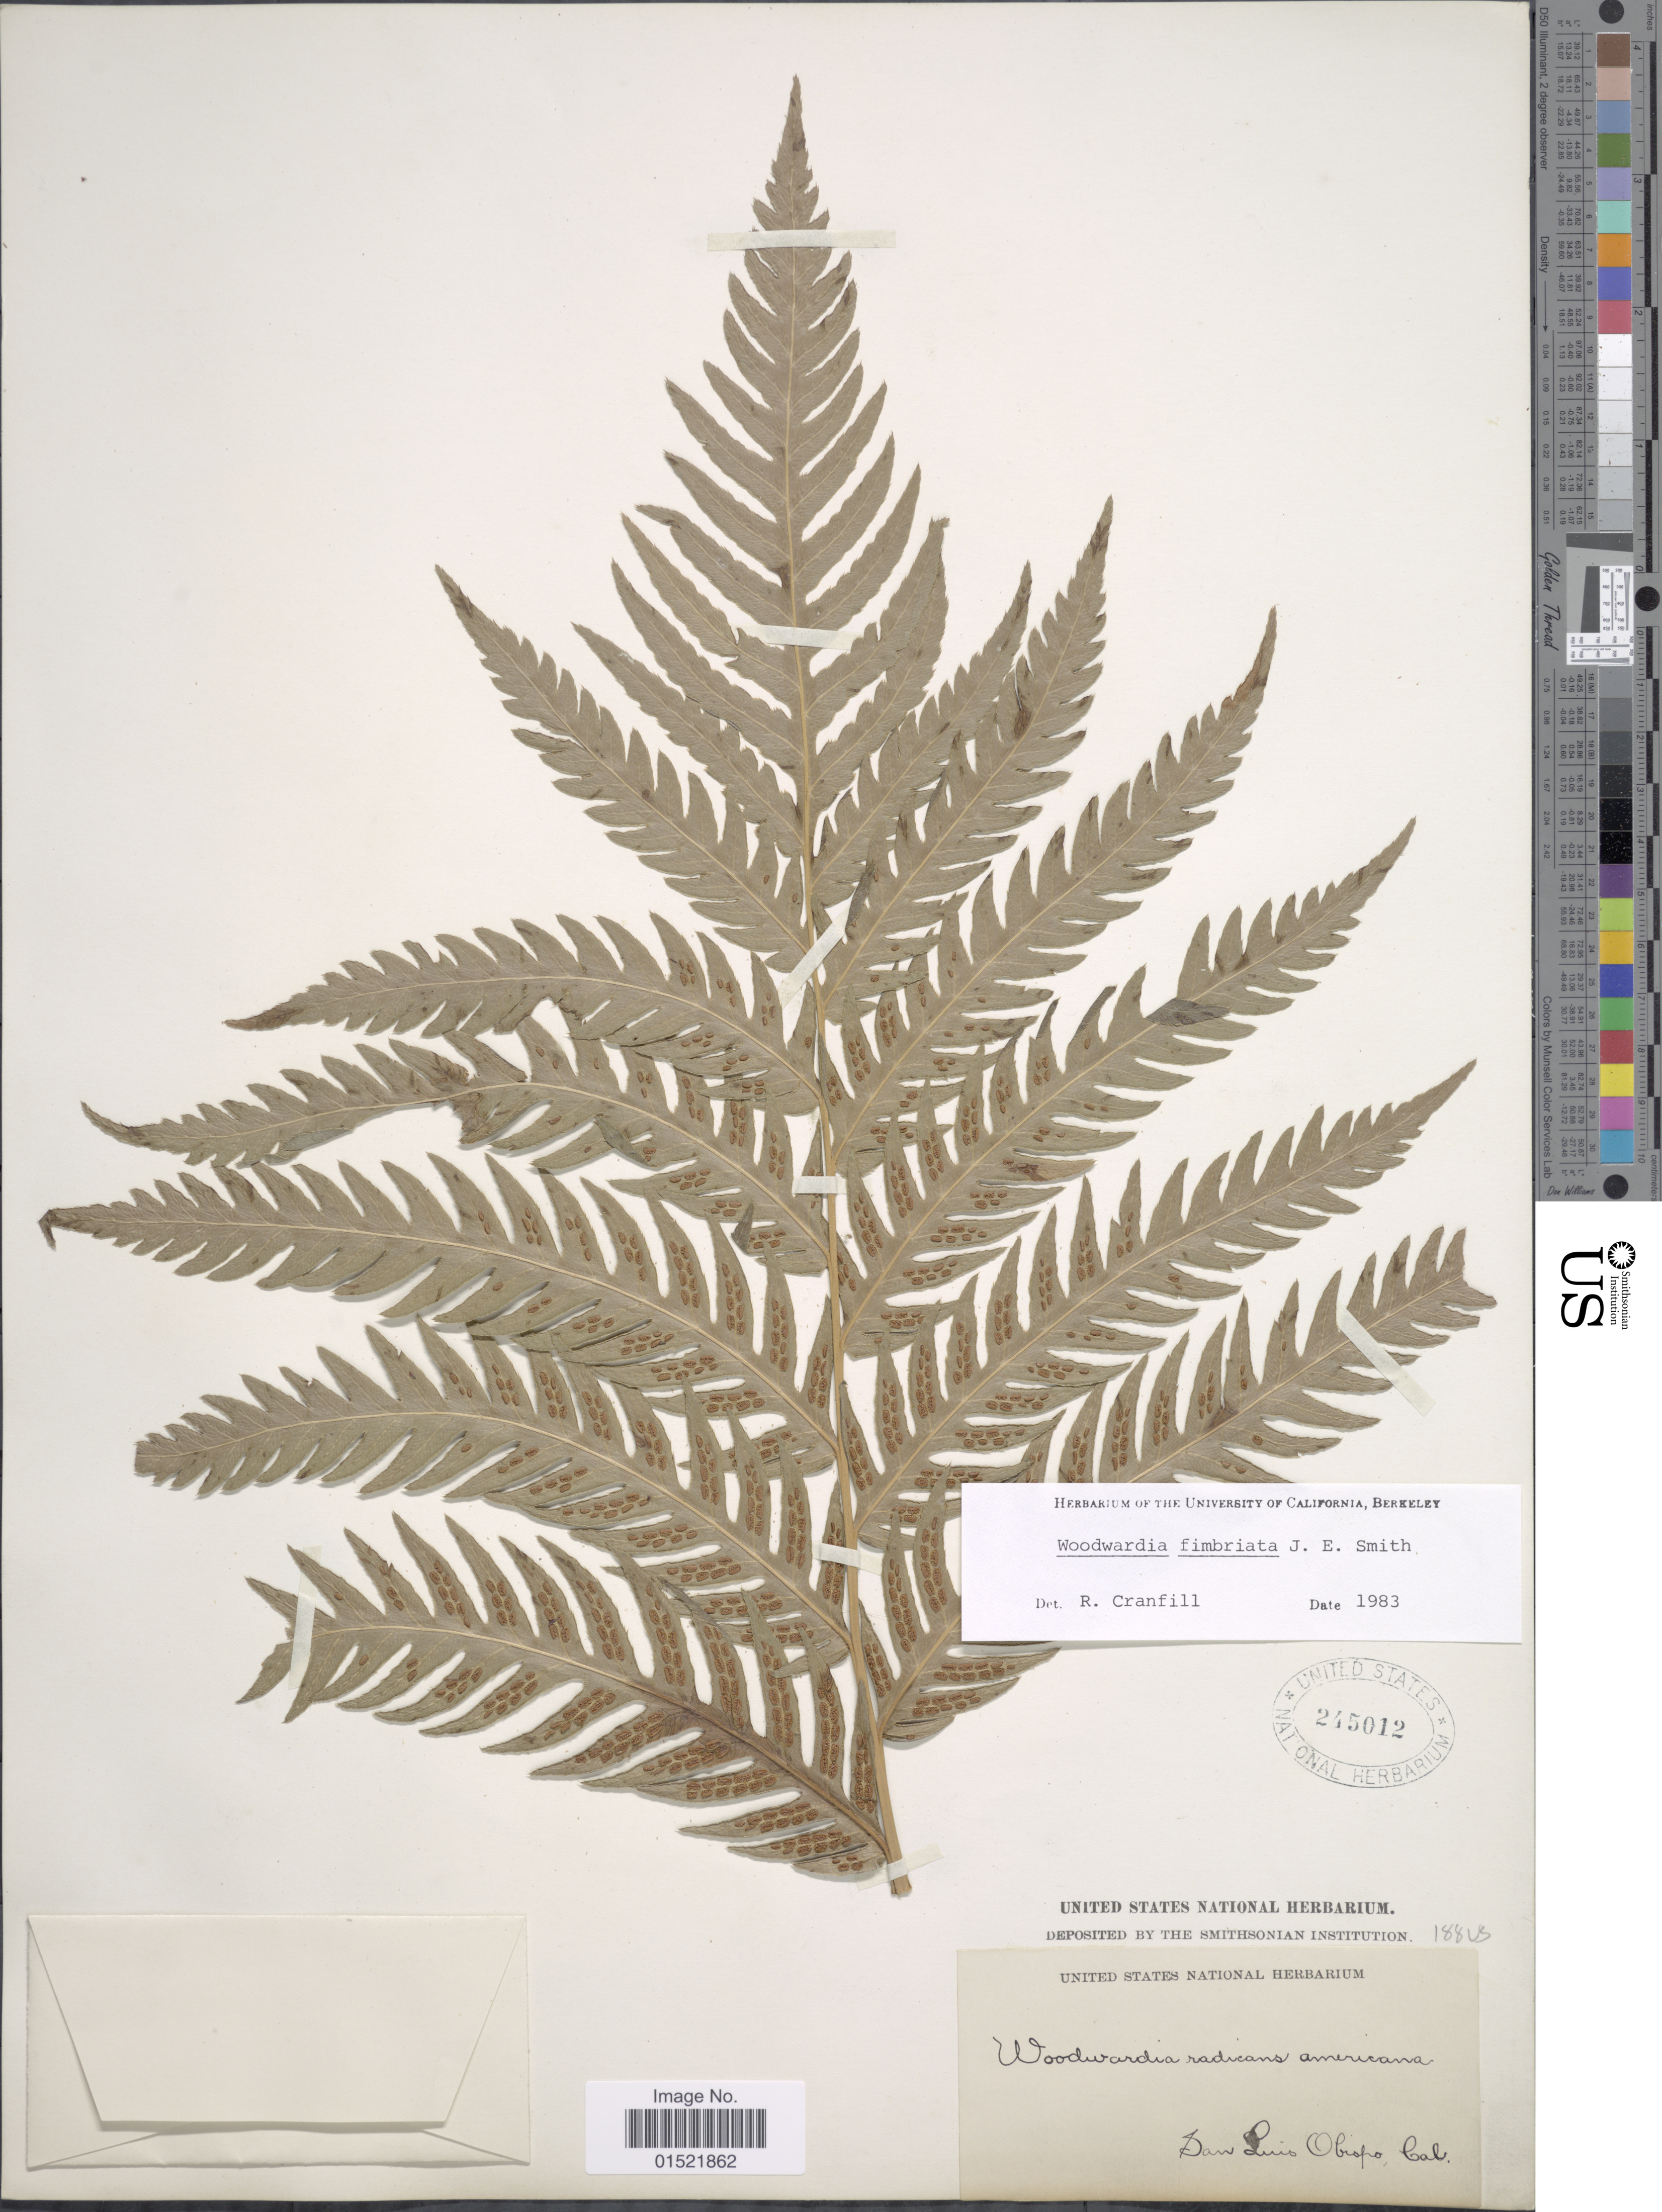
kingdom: Plantae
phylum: Tracheophyta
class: Polypodiopsida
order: Polypodiales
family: Blechnaceae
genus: Woodwardia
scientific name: Woodwardia fimbriata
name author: Sm.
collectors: U.S. National Herbarium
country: United States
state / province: California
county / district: San Luis Obispo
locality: San Luis Obispo, Cal.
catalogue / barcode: US 245012